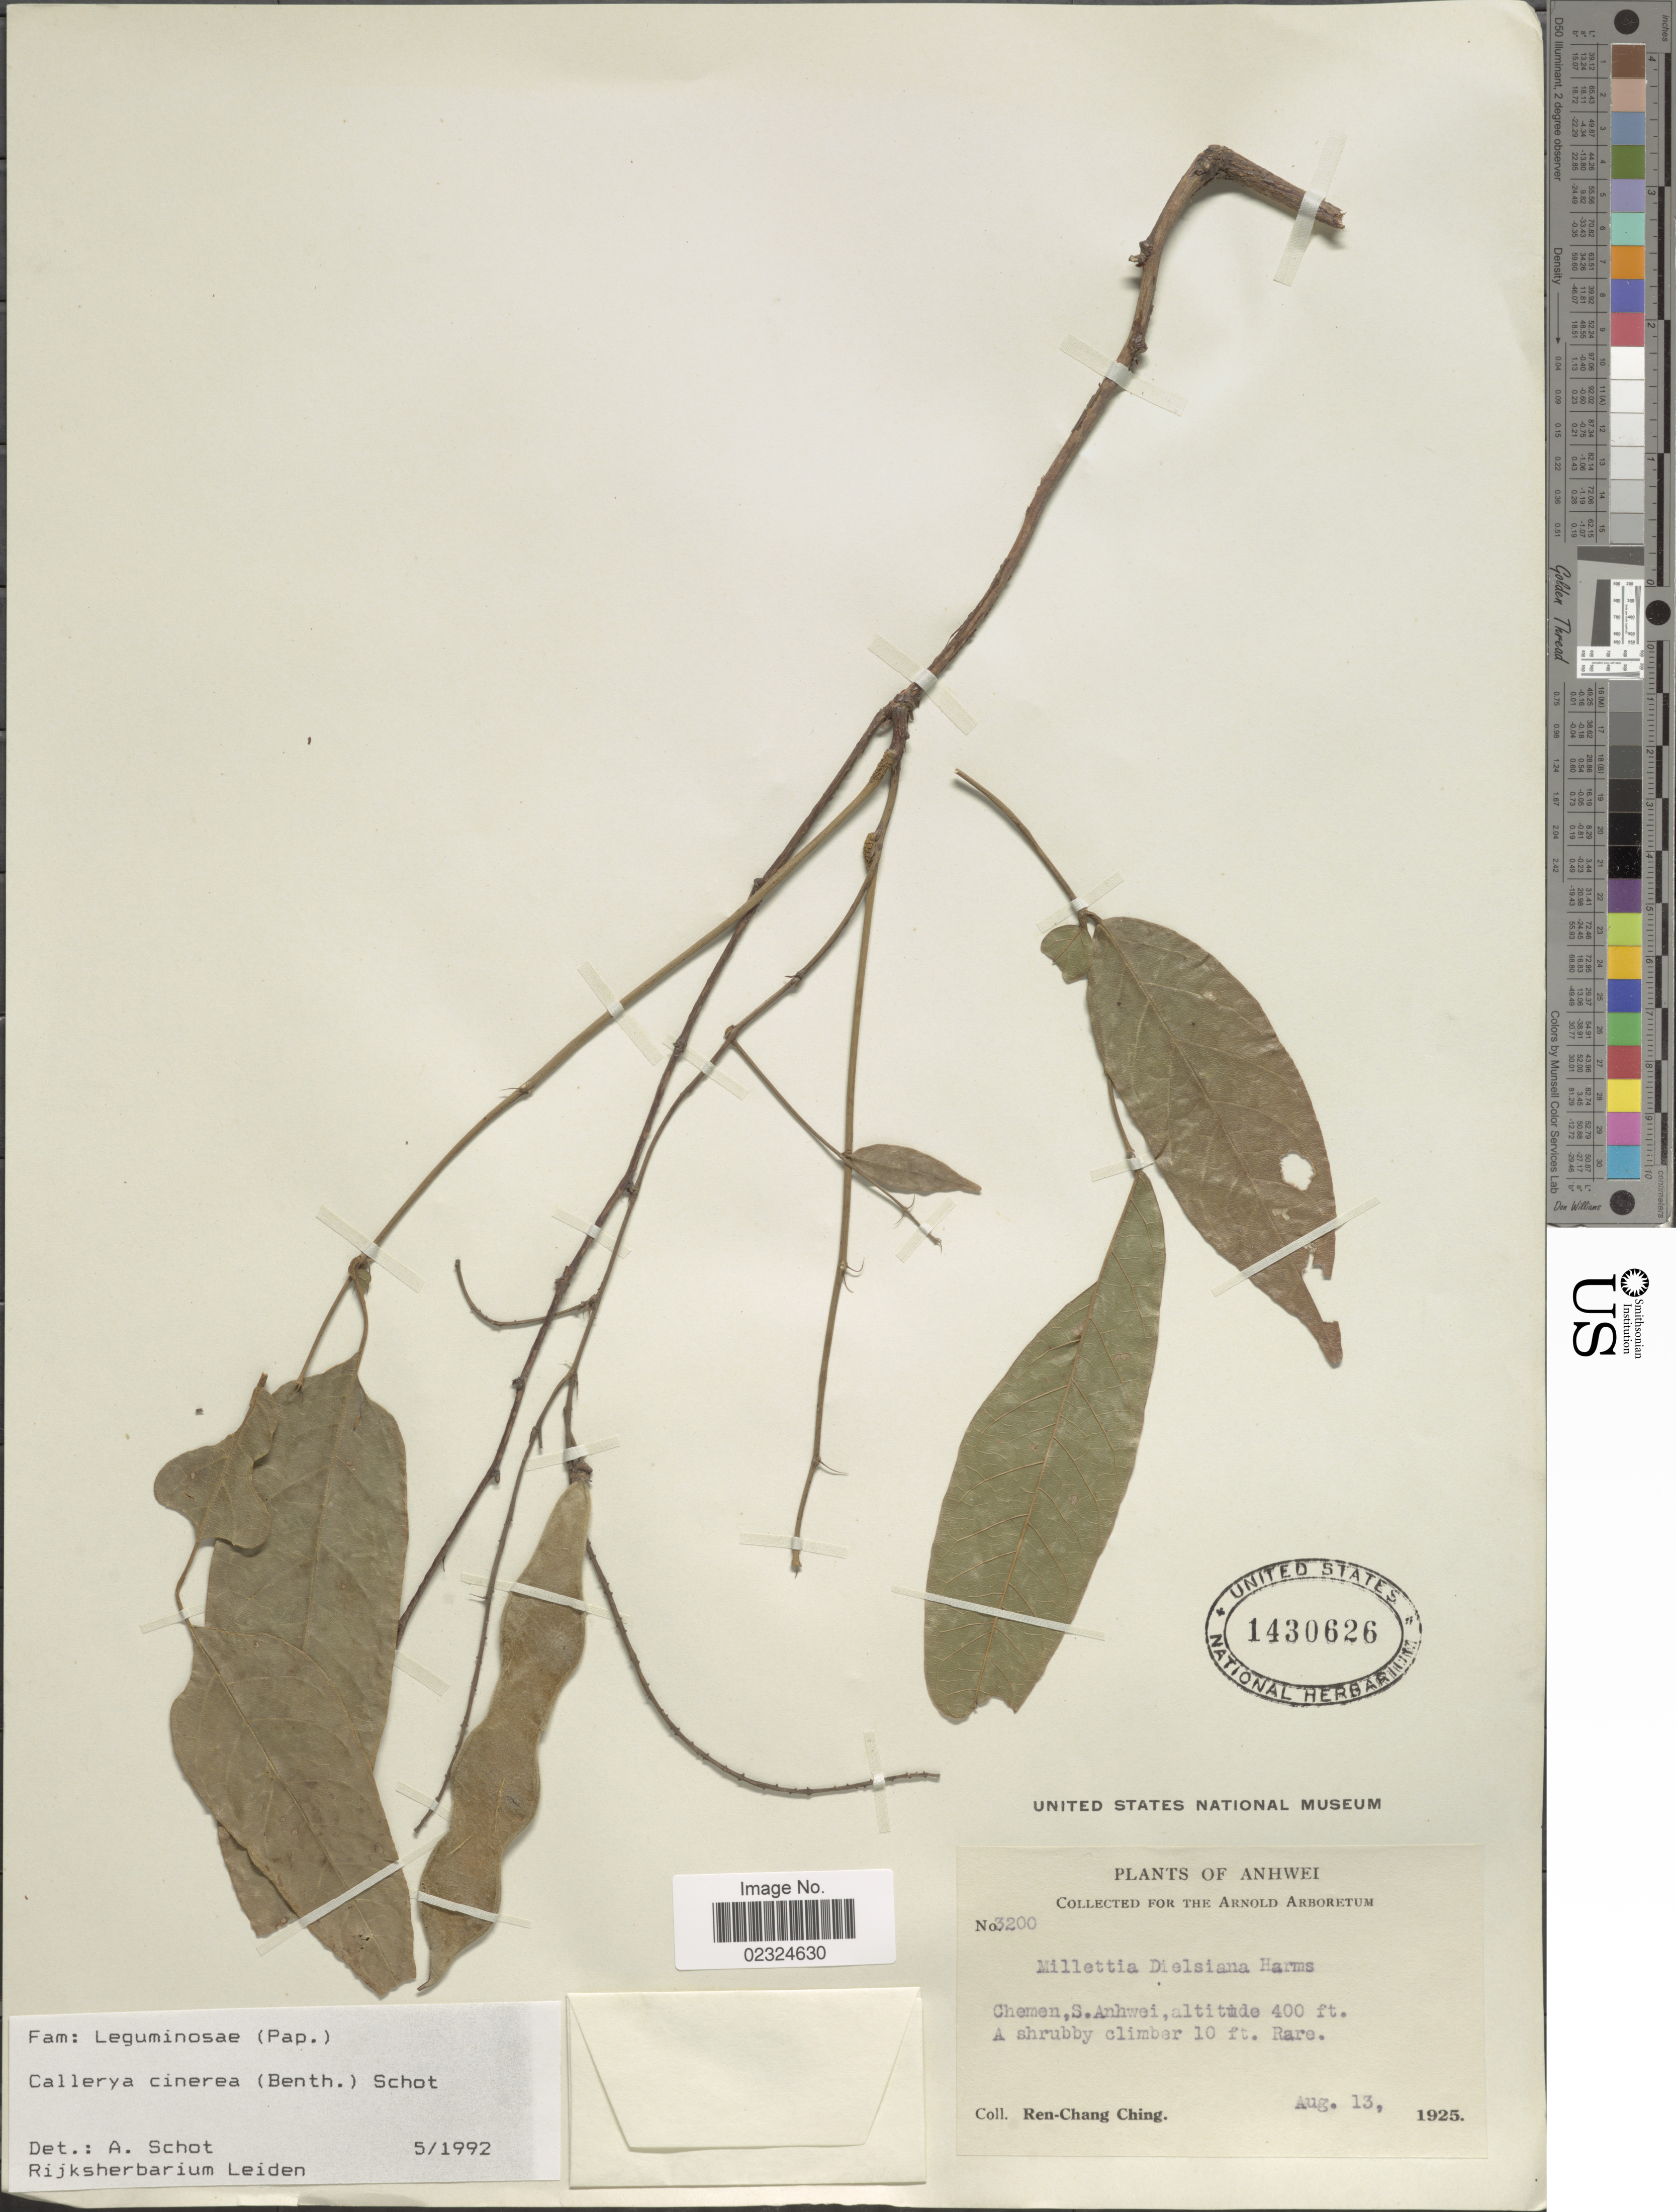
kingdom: Plantae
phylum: Tracheophyta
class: Magnoliopsida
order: Fabales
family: Fabaceae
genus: Callerya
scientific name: Callerya cinerea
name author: (Benth.) Schot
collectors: R. C. Ching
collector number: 3200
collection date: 1925-08-13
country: China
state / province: Anhui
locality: Chemen, S. Anhwei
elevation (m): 122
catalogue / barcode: US 1430626